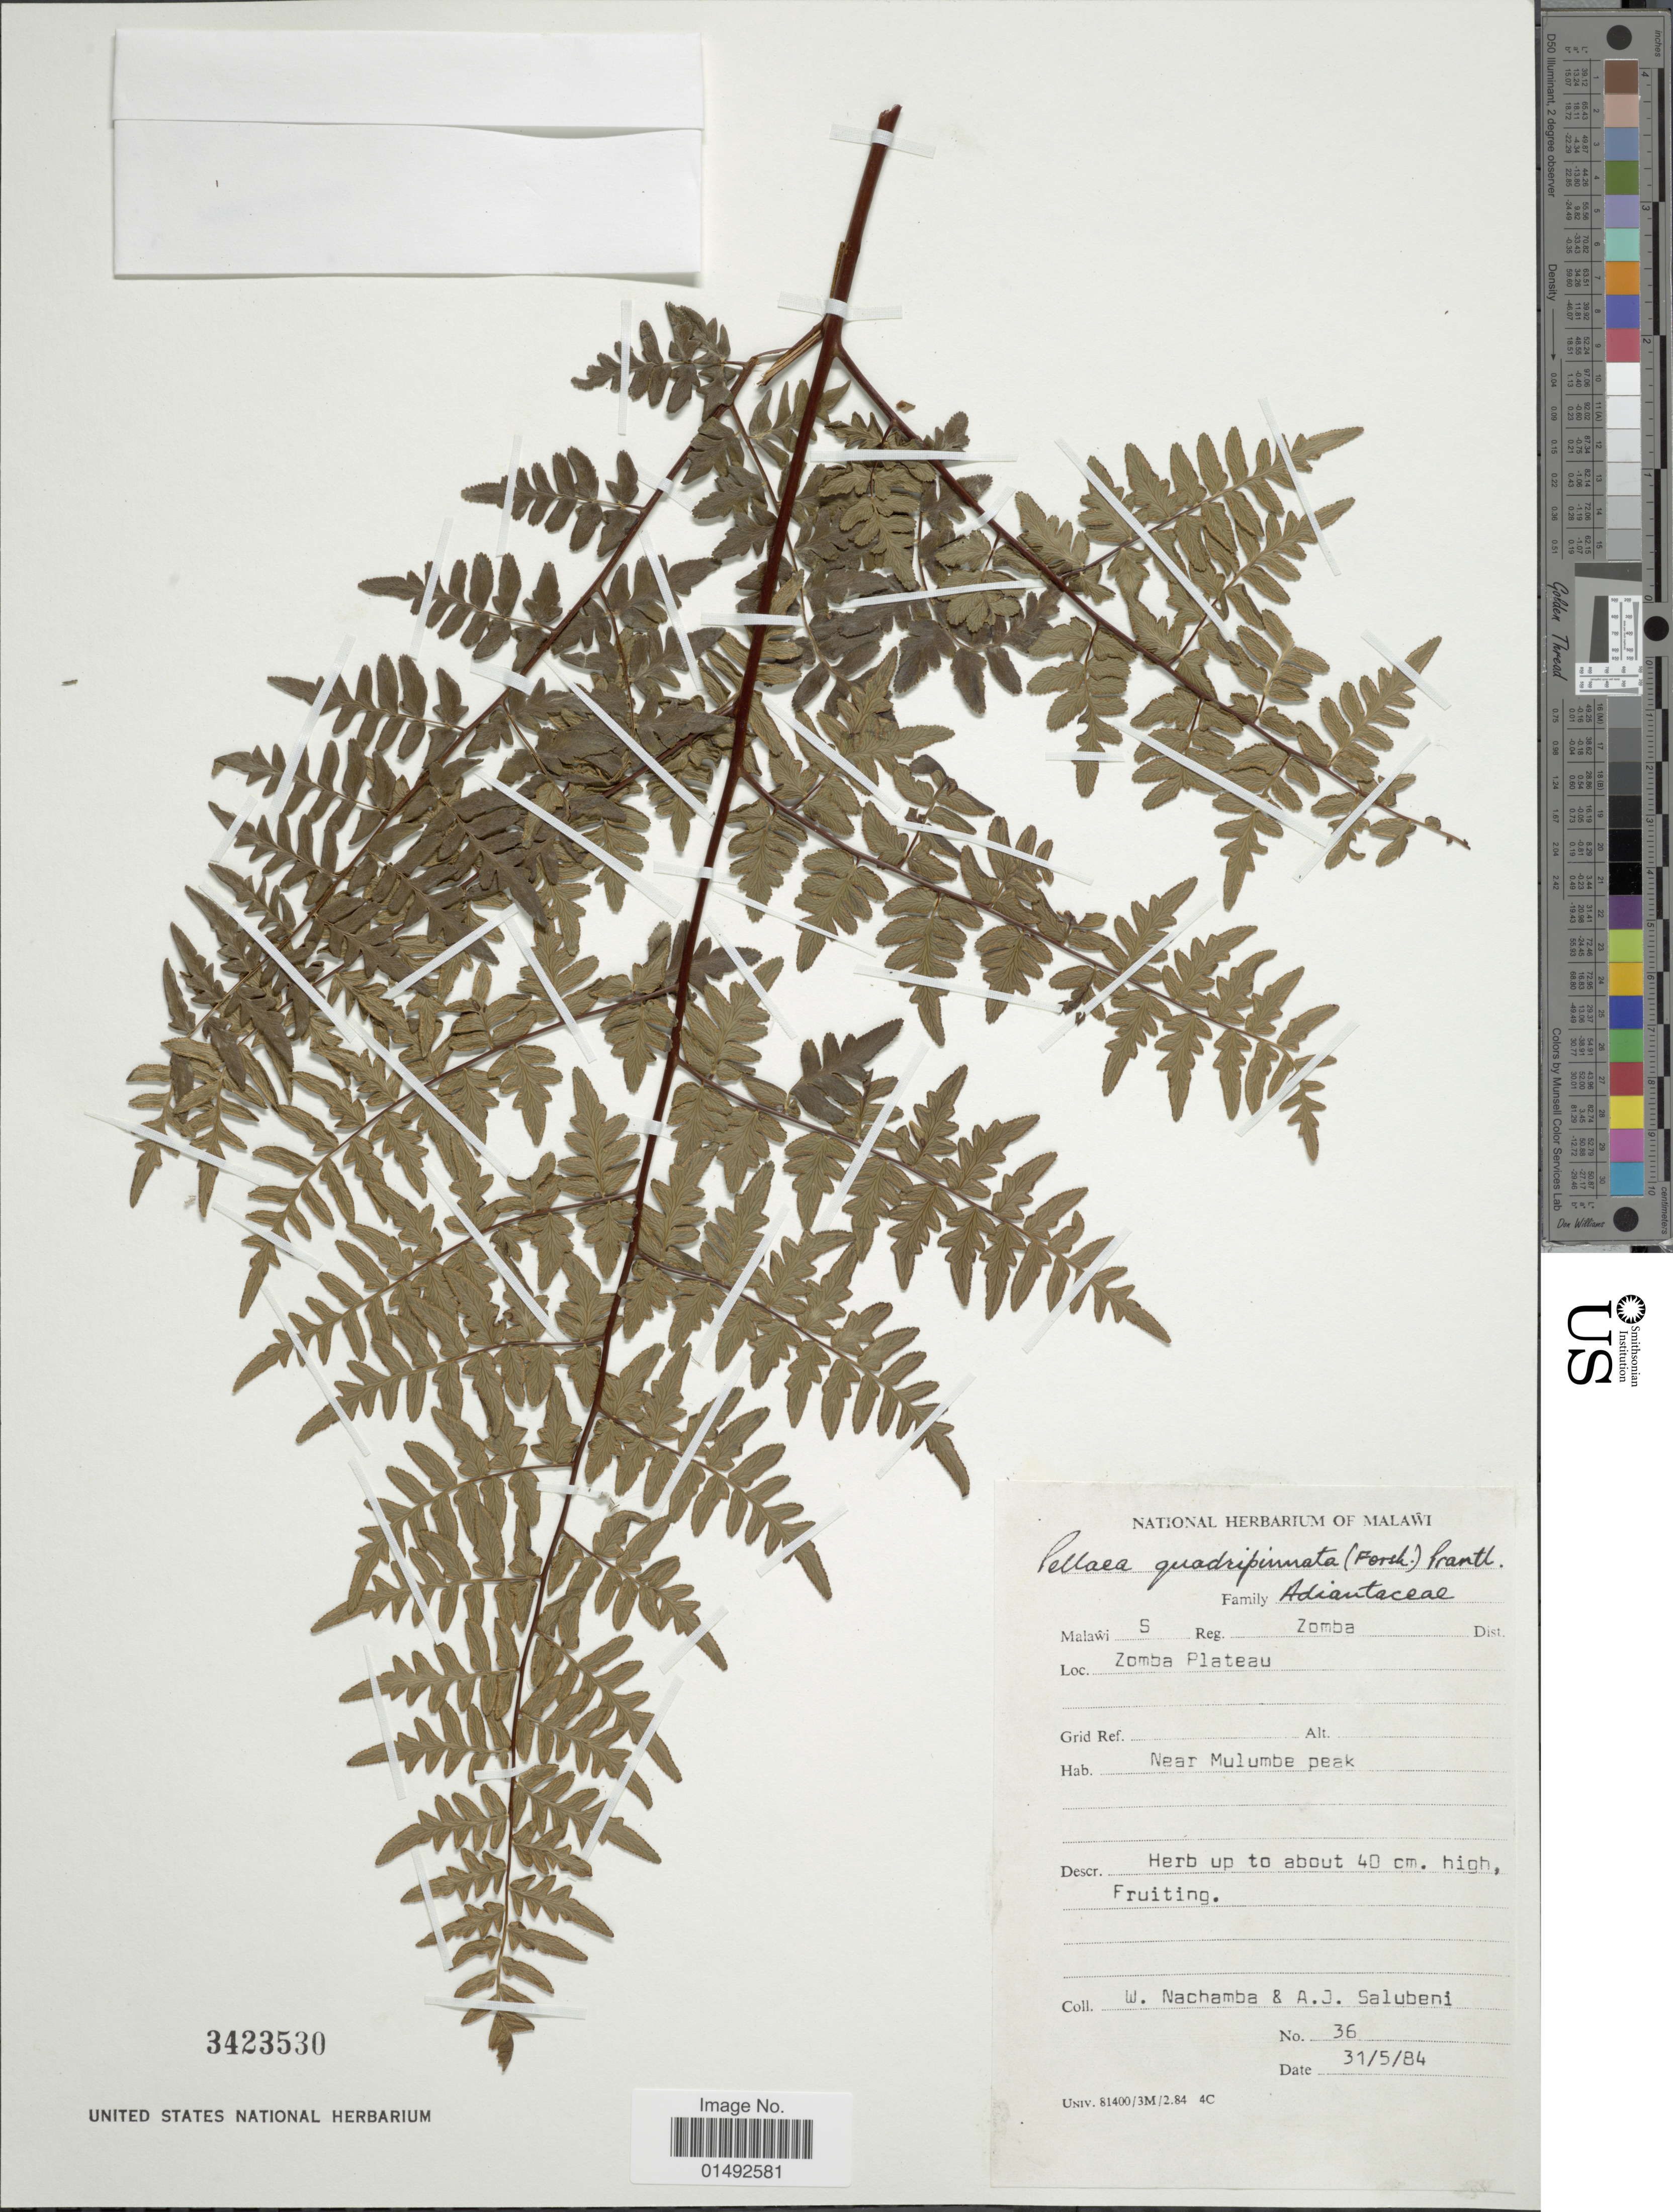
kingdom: Plantae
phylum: Tracheophyta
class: Polypodiopsida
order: Polypodiales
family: Pteridaceae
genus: Pellaea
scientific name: Pellaea quadripinnata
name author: (Forssk.) Prantl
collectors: W. Nachamba & A. J. Salubeni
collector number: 36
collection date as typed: Transcribed d/m/y: 31/5/84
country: Malawi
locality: Malawi S Reg Zomba Dist, Zomba Plateau, Near Mulumbe peak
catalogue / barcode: US 3423530